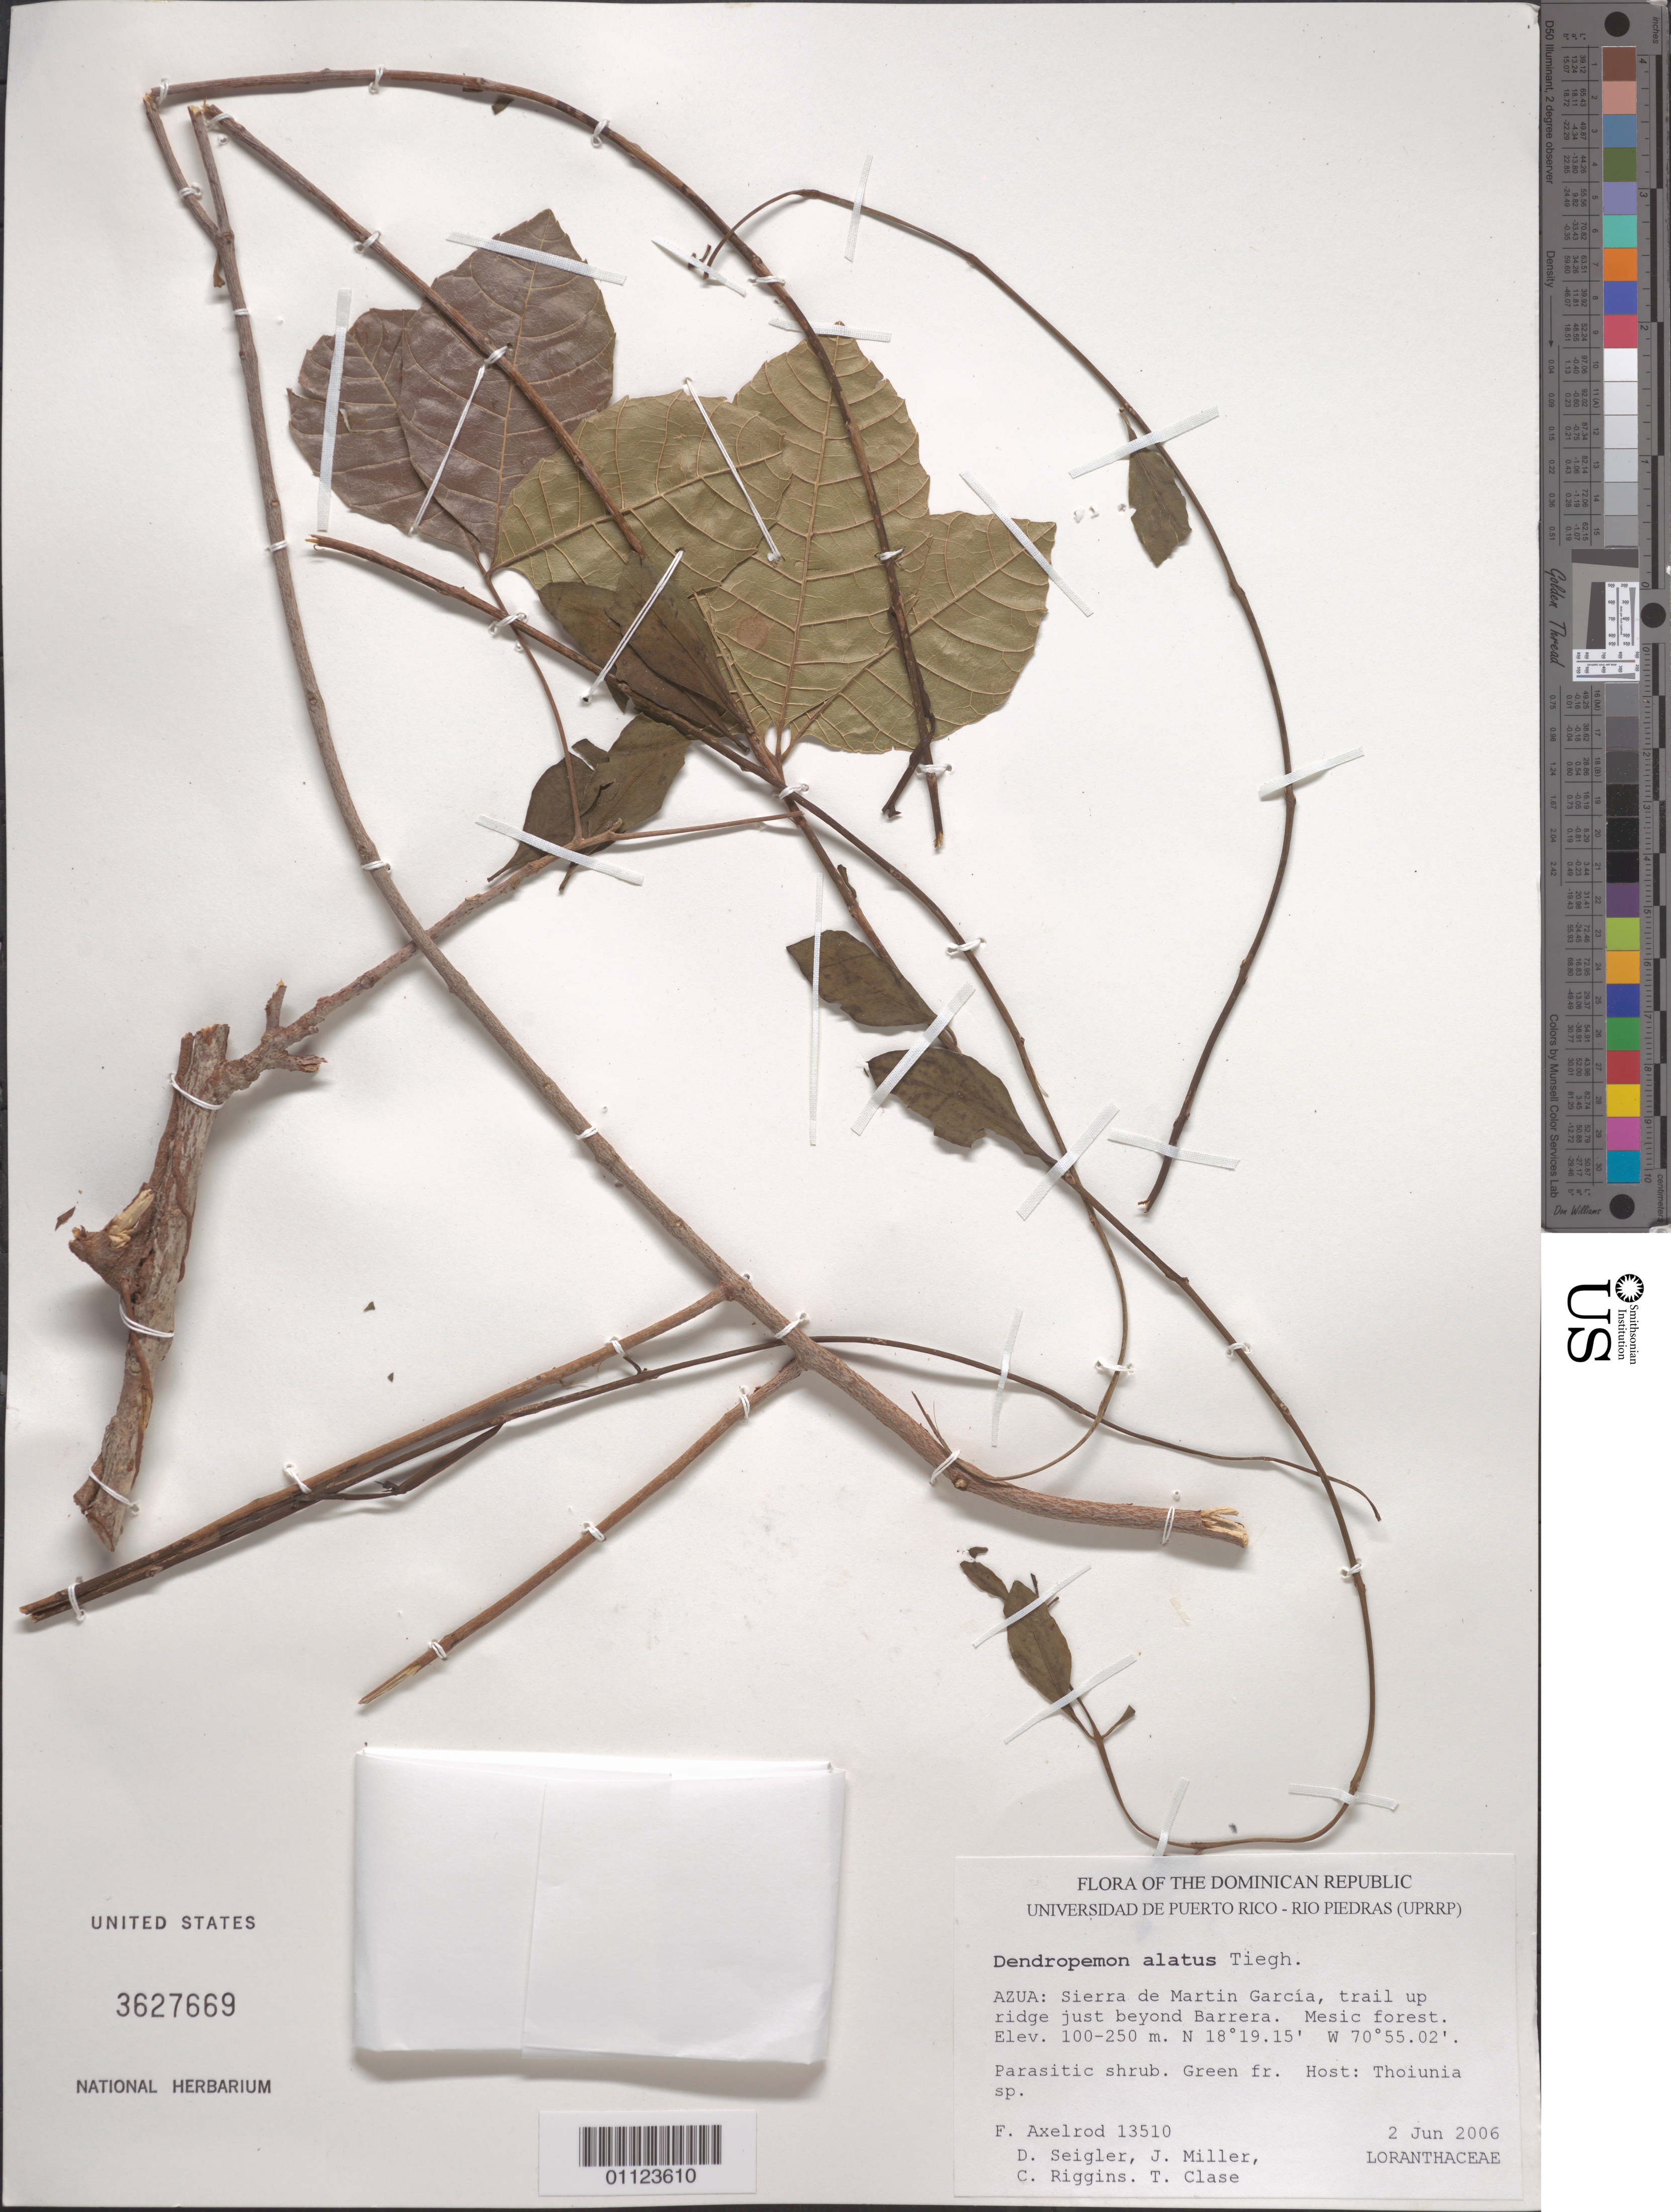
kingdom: Plantae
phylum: Tracheophyta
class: Magnoliopsida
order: Santalales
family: Loranthaceae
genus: Dendropemon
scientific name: Dendropemon alatus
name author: Tiegh.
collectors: F. S. Axelrod, D. Seigler, J. Miller, C. Riggins & T. Clase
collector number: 13510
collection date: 2006-06-02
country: Dominican Republic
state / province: Azua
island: Hispaniola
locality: Sierra de Martin Garcia, trail up ridge just beyond Barrera.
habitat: Mesic forest.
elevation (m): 100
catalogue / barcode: US 3627669